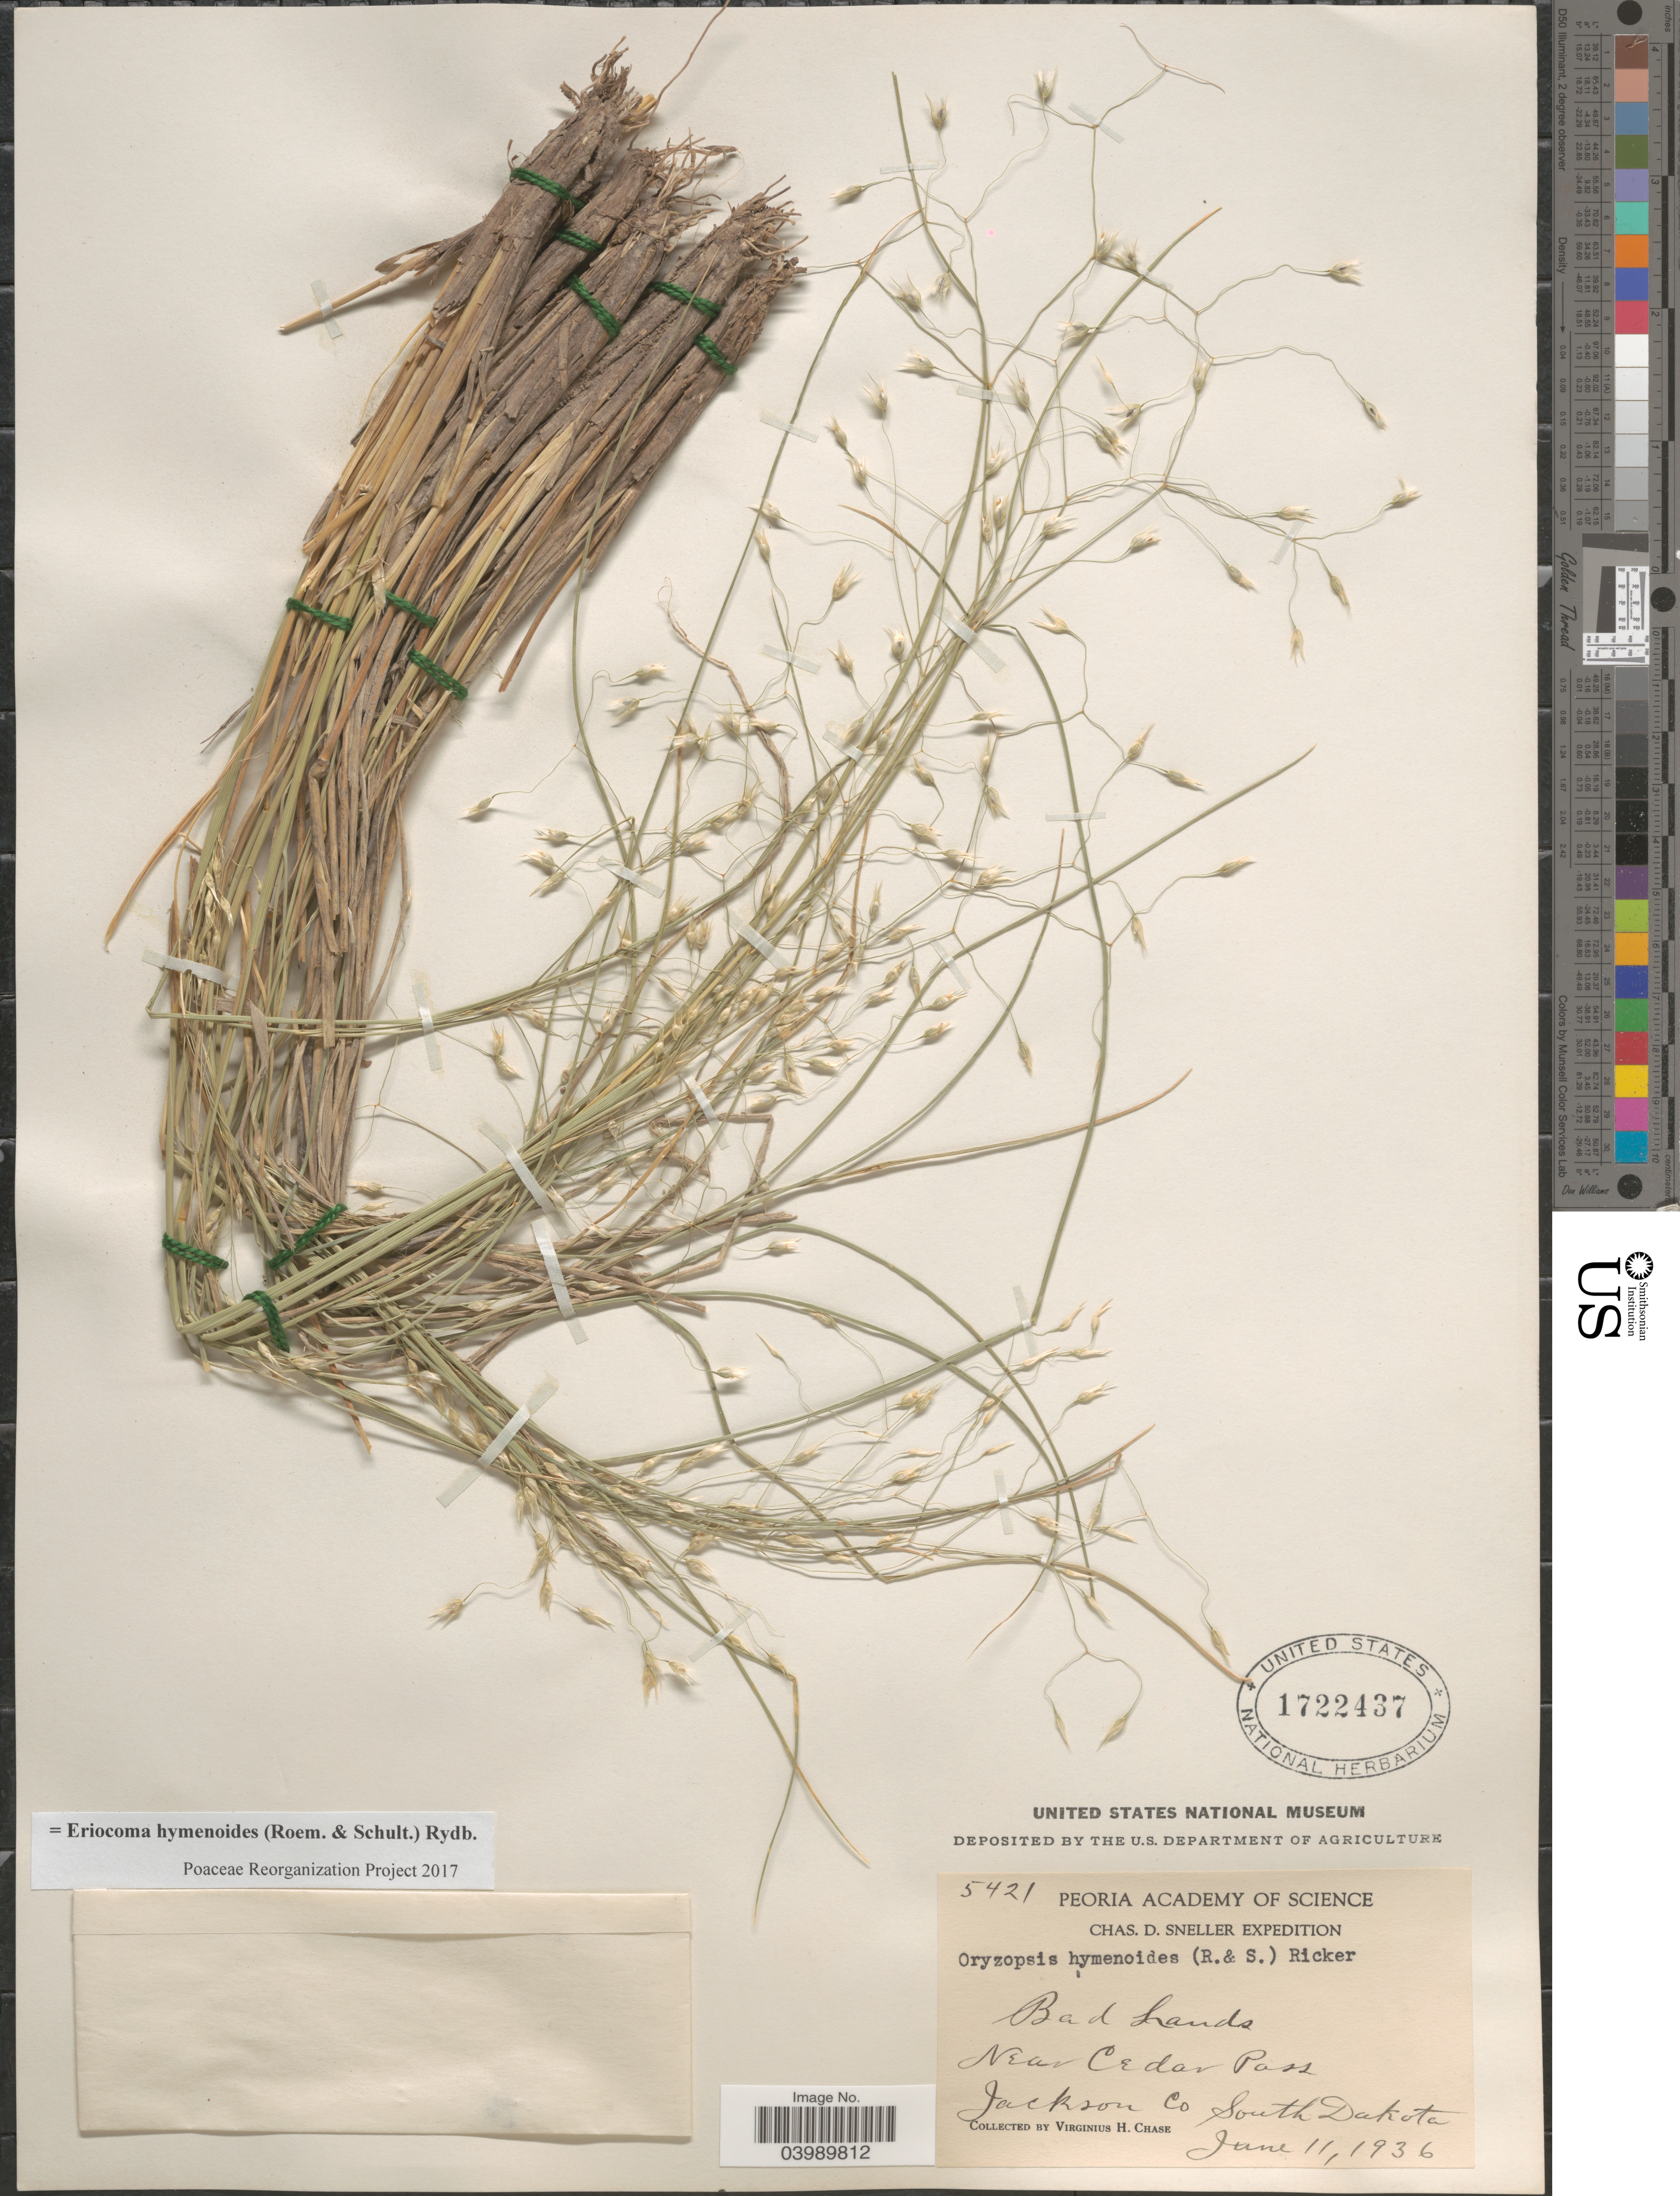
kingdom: Plantae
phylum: Tracheophyta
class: Liliopsida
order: Poales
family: Poaceae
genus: Eriocoma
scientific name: Eriocoma hymenoides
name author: (Roem. & Schult.) Rydb.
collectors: V. H. Chase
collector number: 5421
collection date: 1936-06-11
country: United States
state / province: South Dakota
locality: Bad Lands. Near Cedar Pass. Jackson Co.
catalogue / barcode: US 1722437